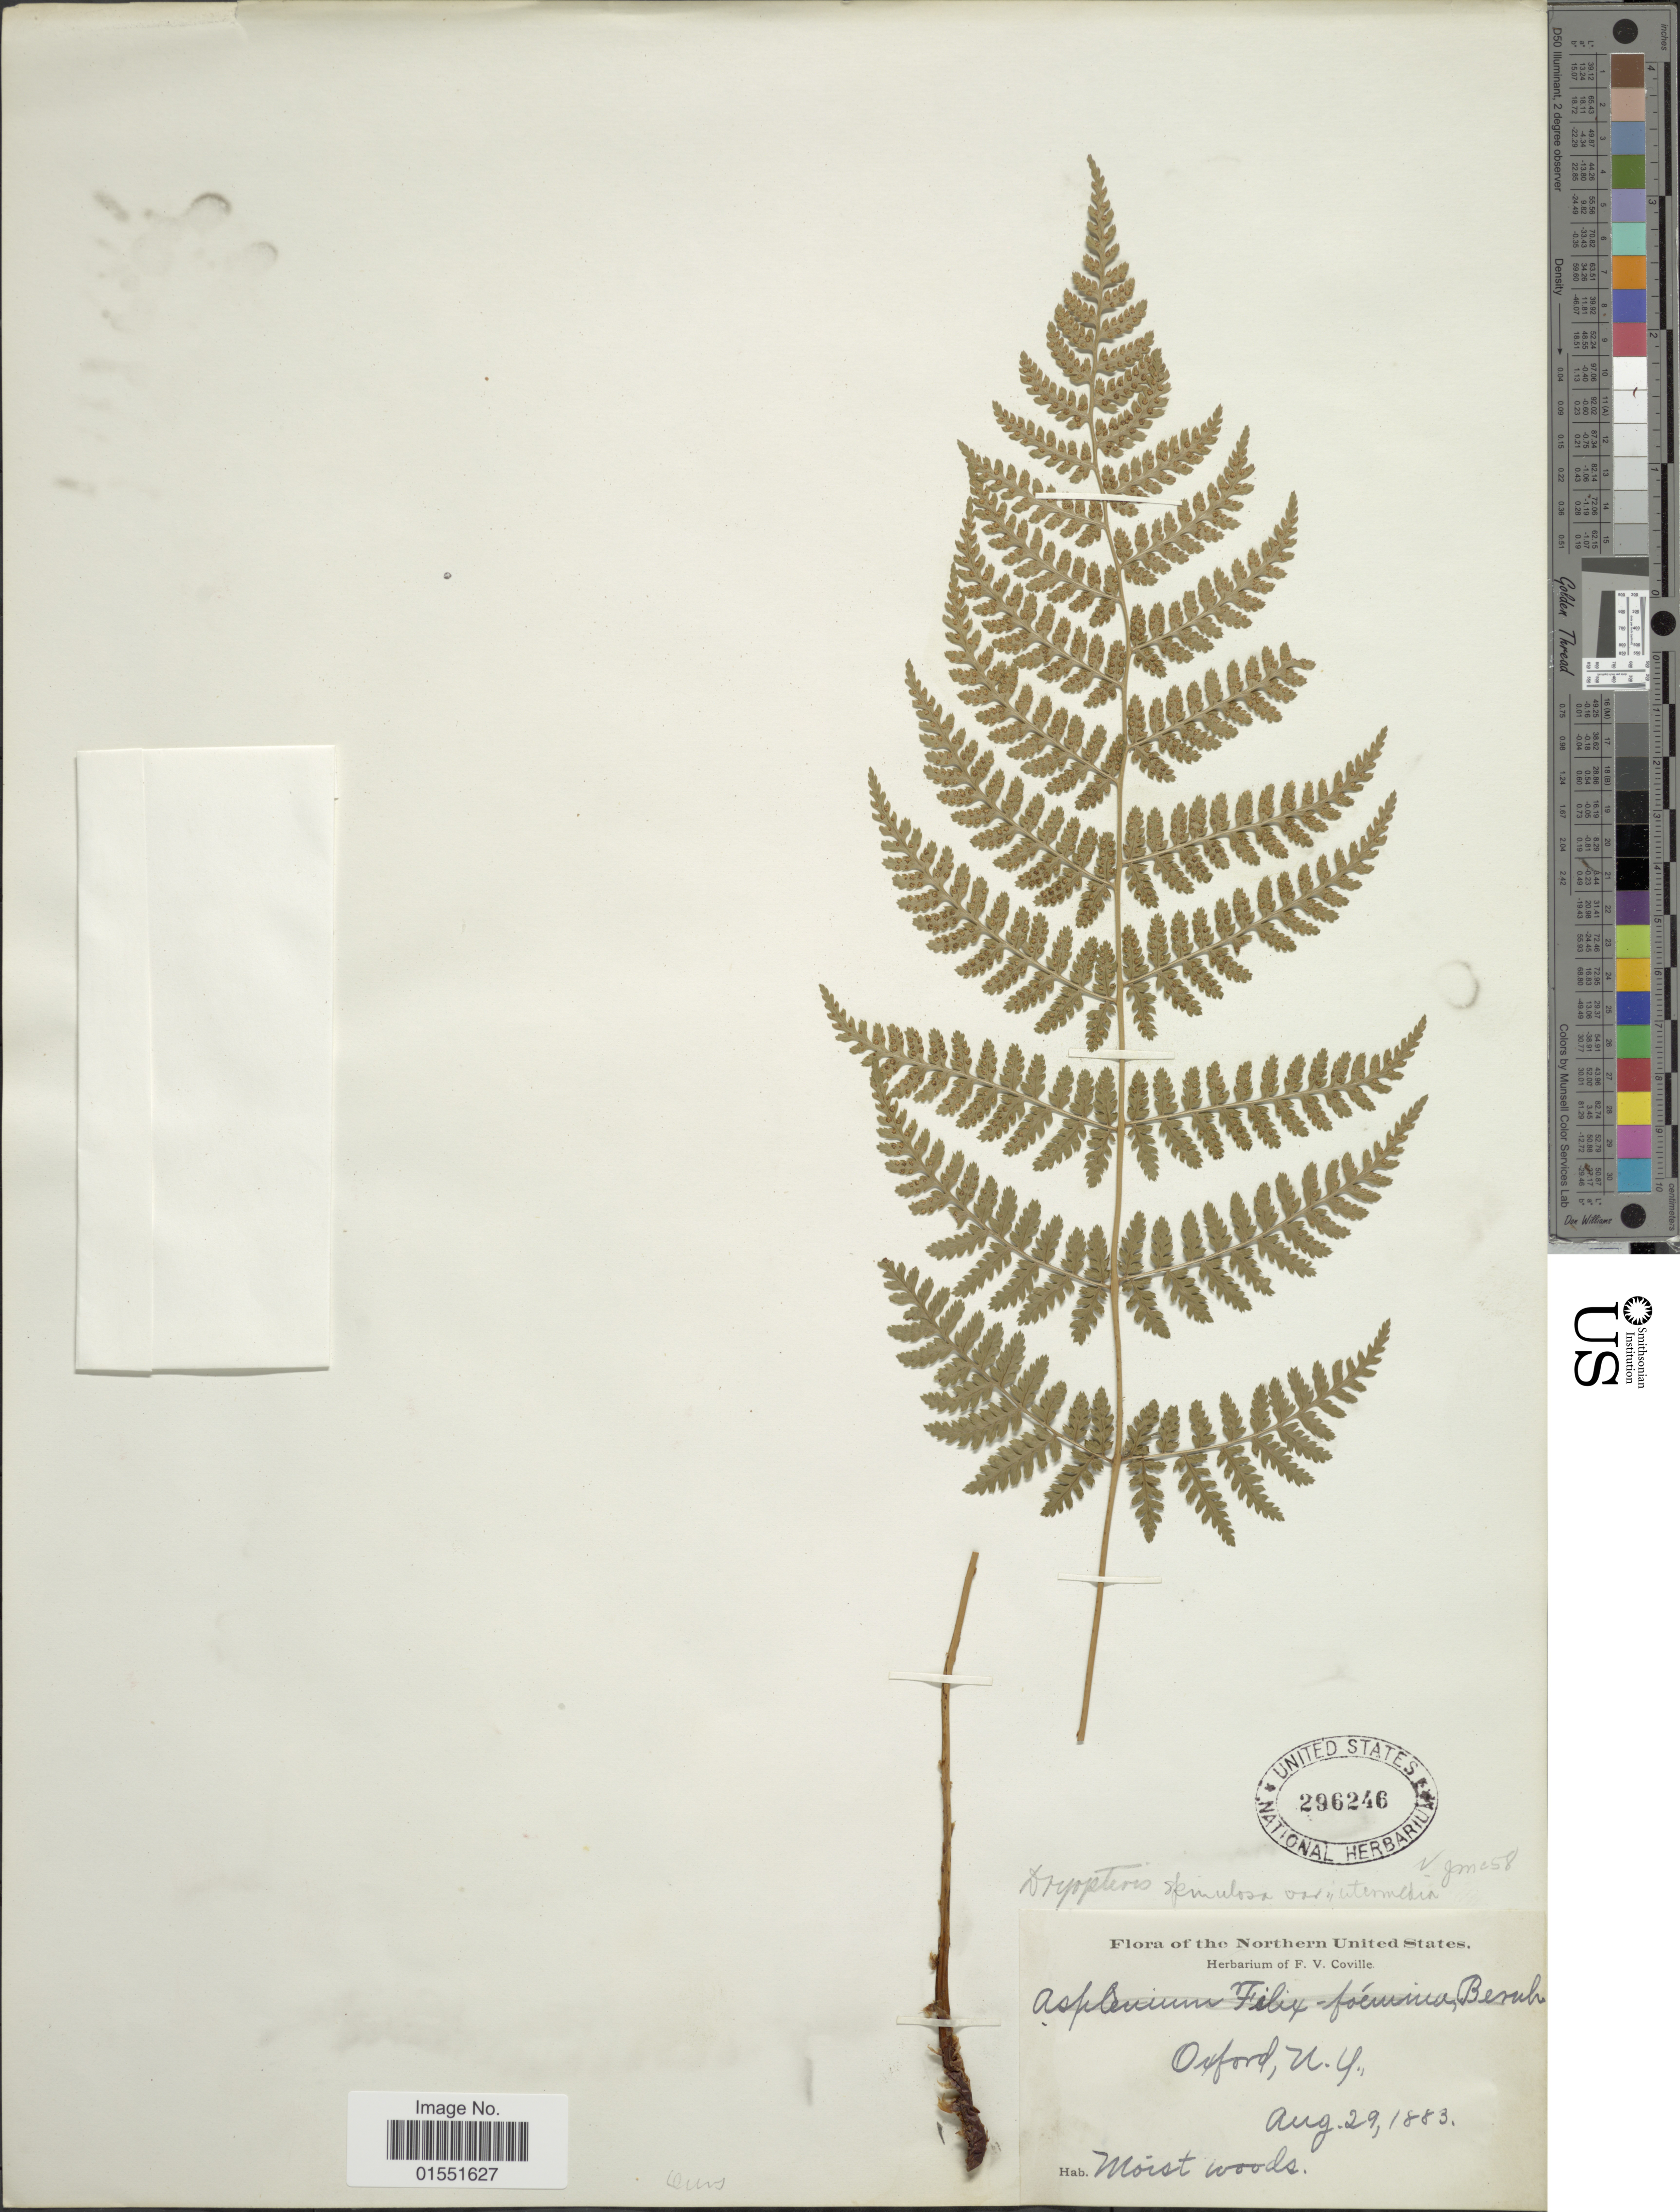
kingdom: Plantae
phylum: Tracheophyta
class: Polypodiopsida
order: Polypodiales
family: Dryopteridaceae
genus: Dryopteris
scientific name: Dryopteris intermedia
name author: (Muhl.) A. Gray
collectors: ex herb. F. V. Coville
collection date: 1883-08-29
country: United States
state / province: New York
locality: Oxford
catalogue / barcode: US 296246